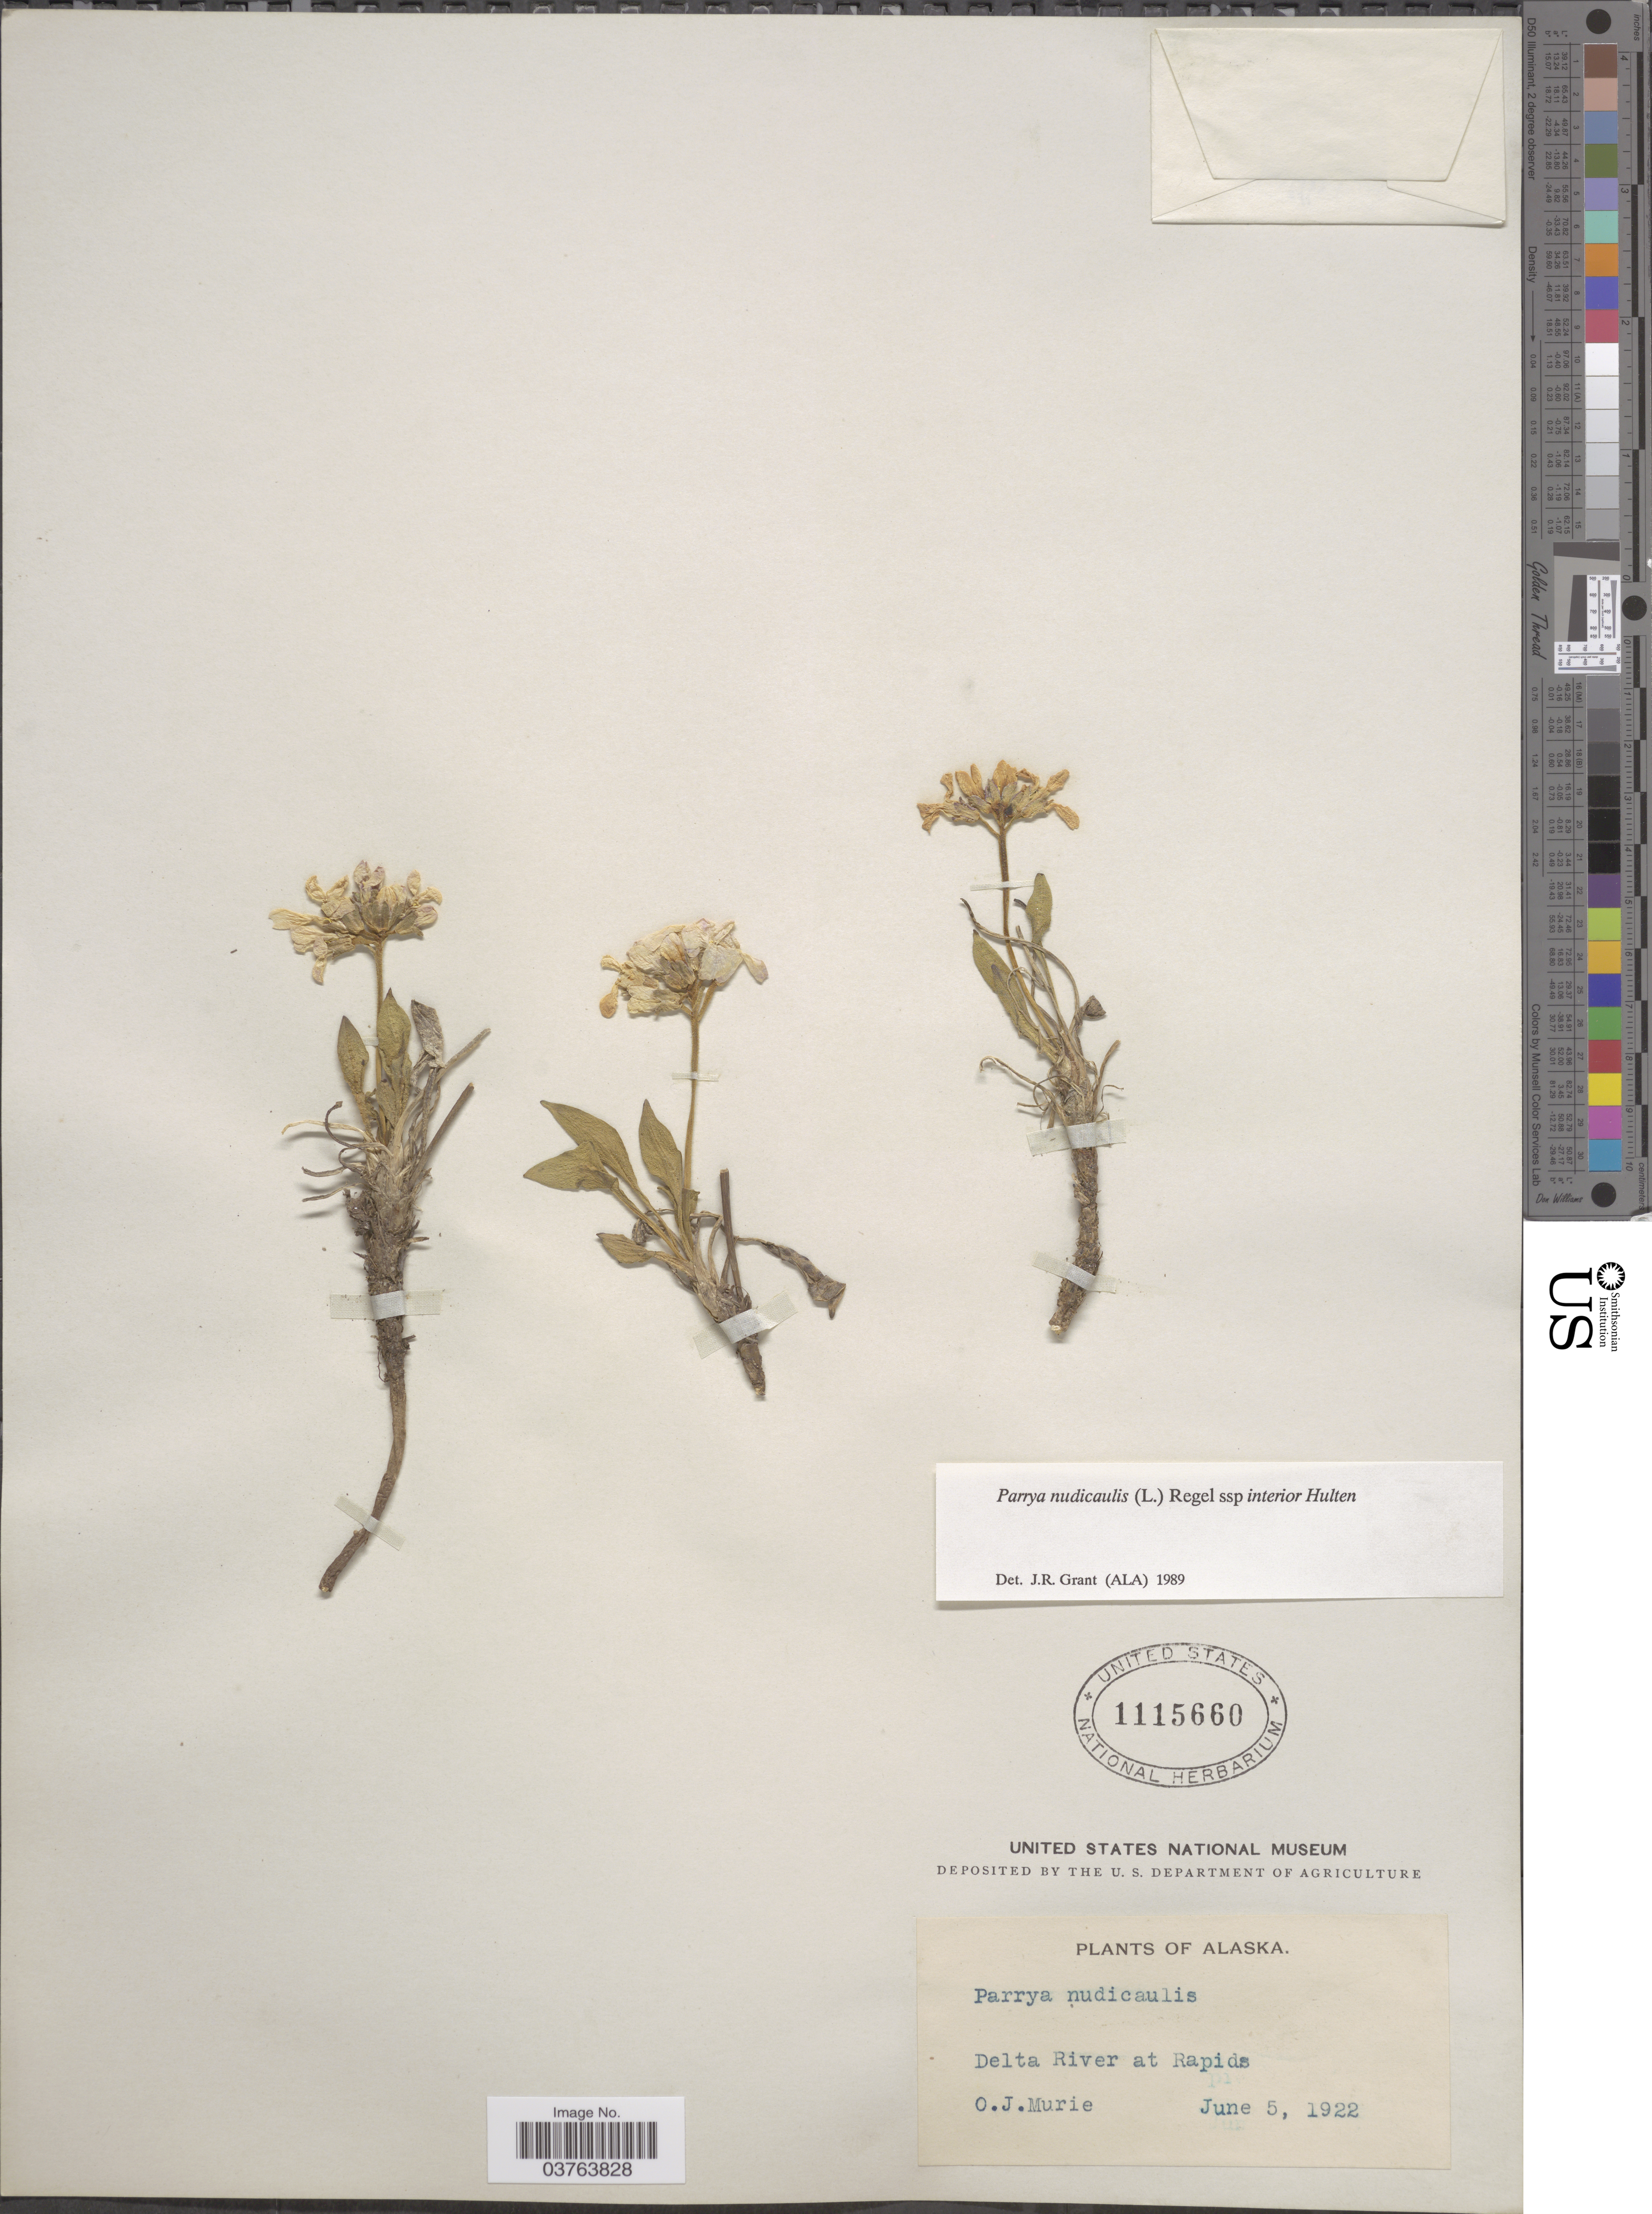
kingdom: Plantae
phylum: Tracheophyta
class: Magnoliopsida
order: Brassicales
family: Brassicaceae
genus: Parrya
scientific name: Parrya nudicaulis subsp. interior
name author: Hultén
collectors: O. Murie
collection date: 1922-06-05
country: United States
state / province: Alaska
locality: Delta River at Rapids.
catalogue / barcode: US 1115660